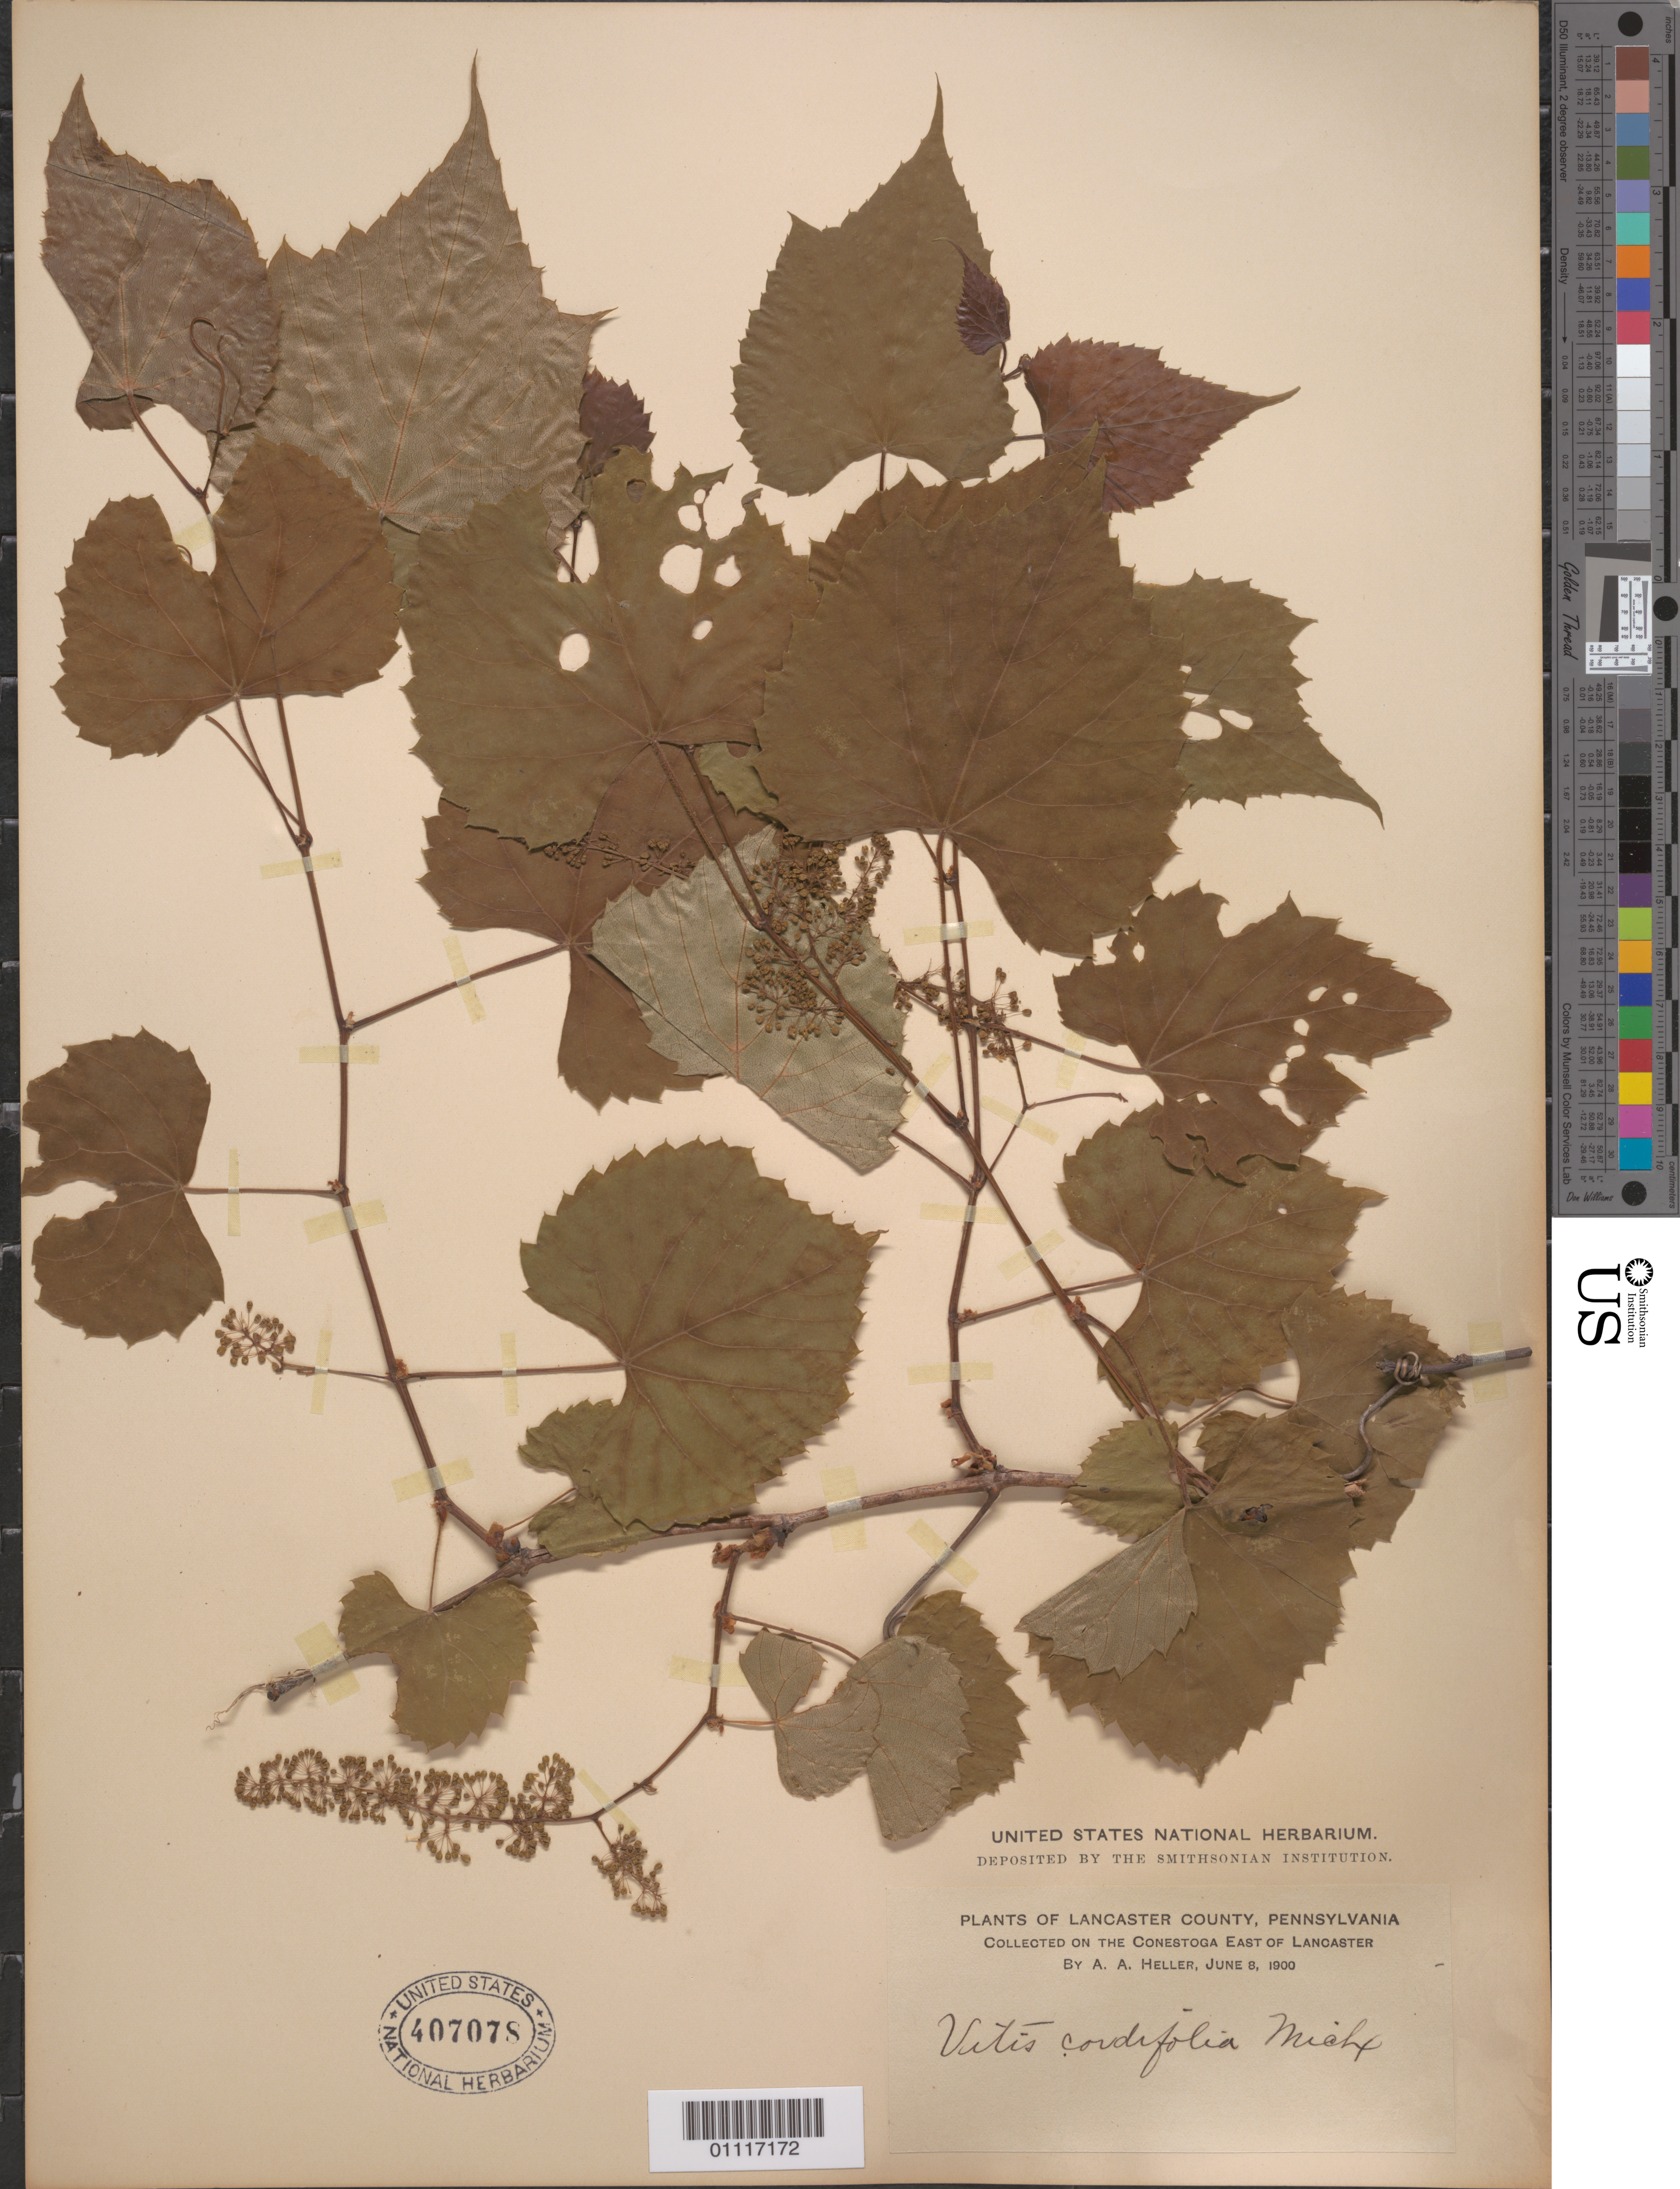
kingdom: Plantae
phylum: Tracheophyta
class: Magnoliopsida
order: Vitales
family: Vitaceae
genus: Vitis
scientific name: Vitis cordifolia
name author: Michx.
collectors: A. A. Heller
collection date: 1900-06-08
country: United States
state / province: Pennsylvania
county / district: Lancaster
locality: one the Conestoga East of Lancaster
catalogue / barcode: US 407078